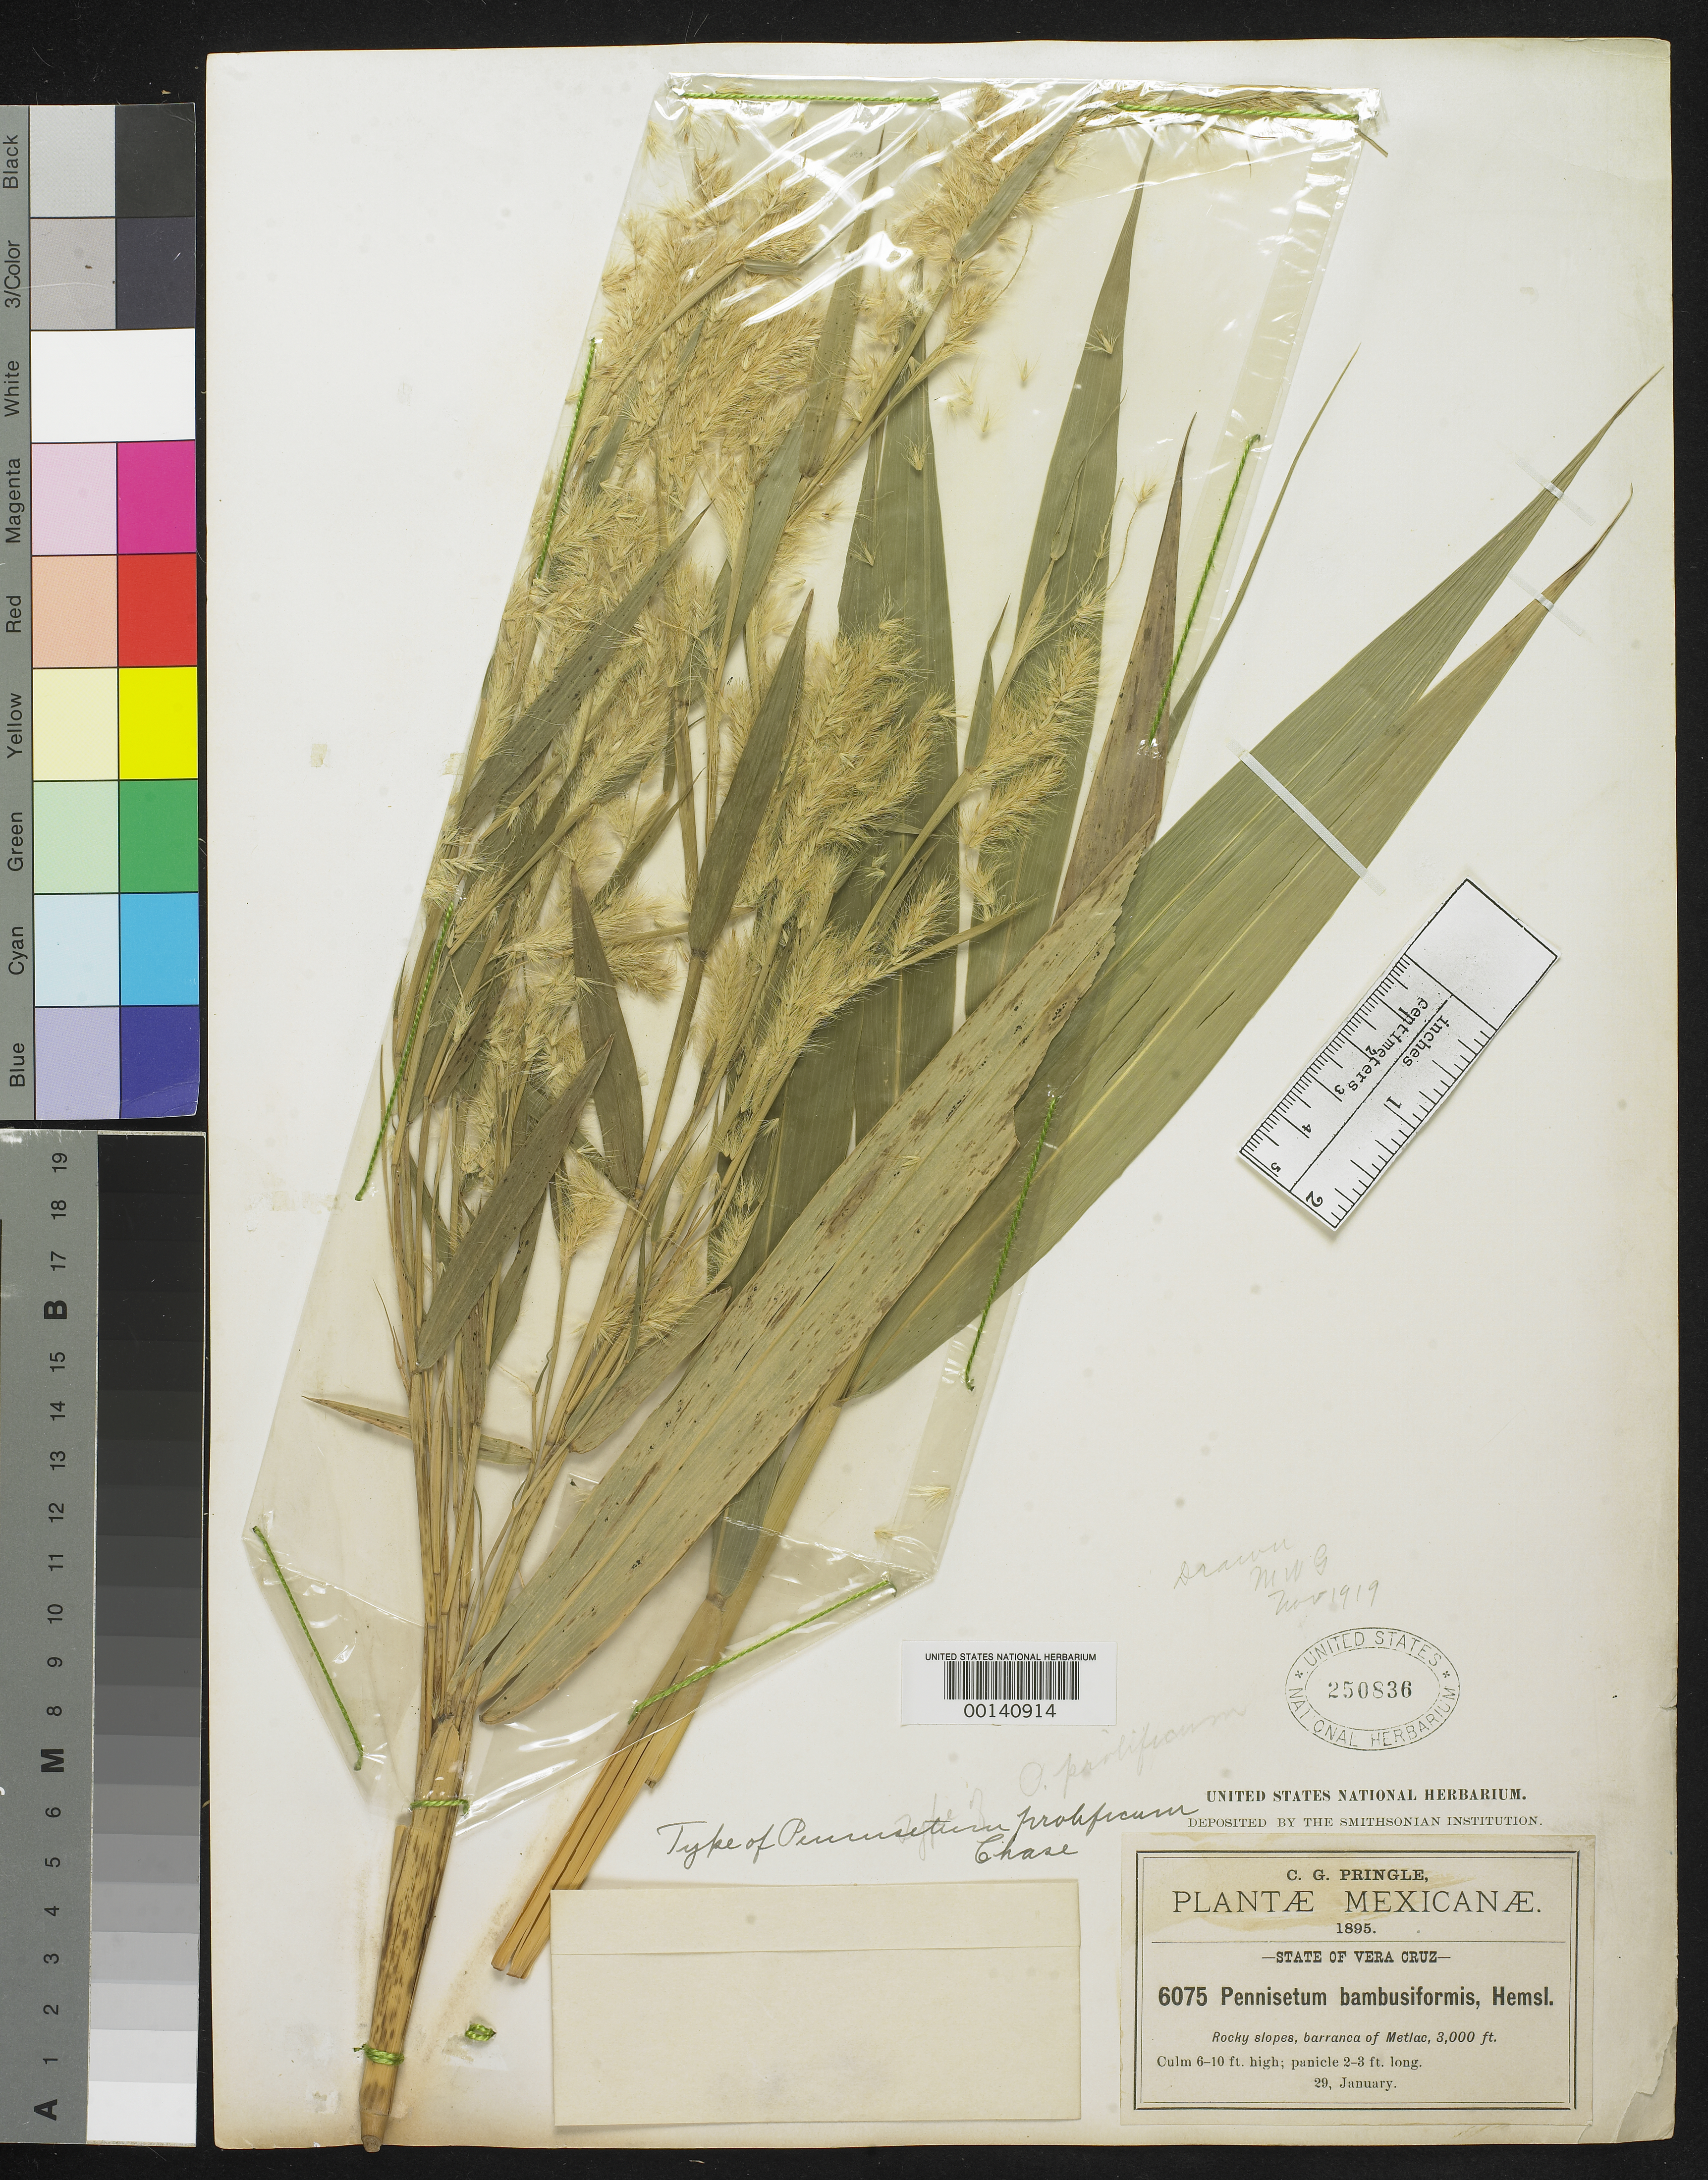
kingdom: Plantae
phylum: Tracheophyta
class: Liliopsida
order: Poales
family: Poaceae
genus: Pennisetum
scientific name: Pennisetum prolificum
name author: Chase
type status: Holotype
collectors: C. G. Pringle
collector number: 6075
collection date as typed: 29 Jan 1895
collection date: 1895-01-29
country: Mexico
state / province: Veracruz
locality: Metlac.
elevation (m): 900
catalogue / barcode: US 250836